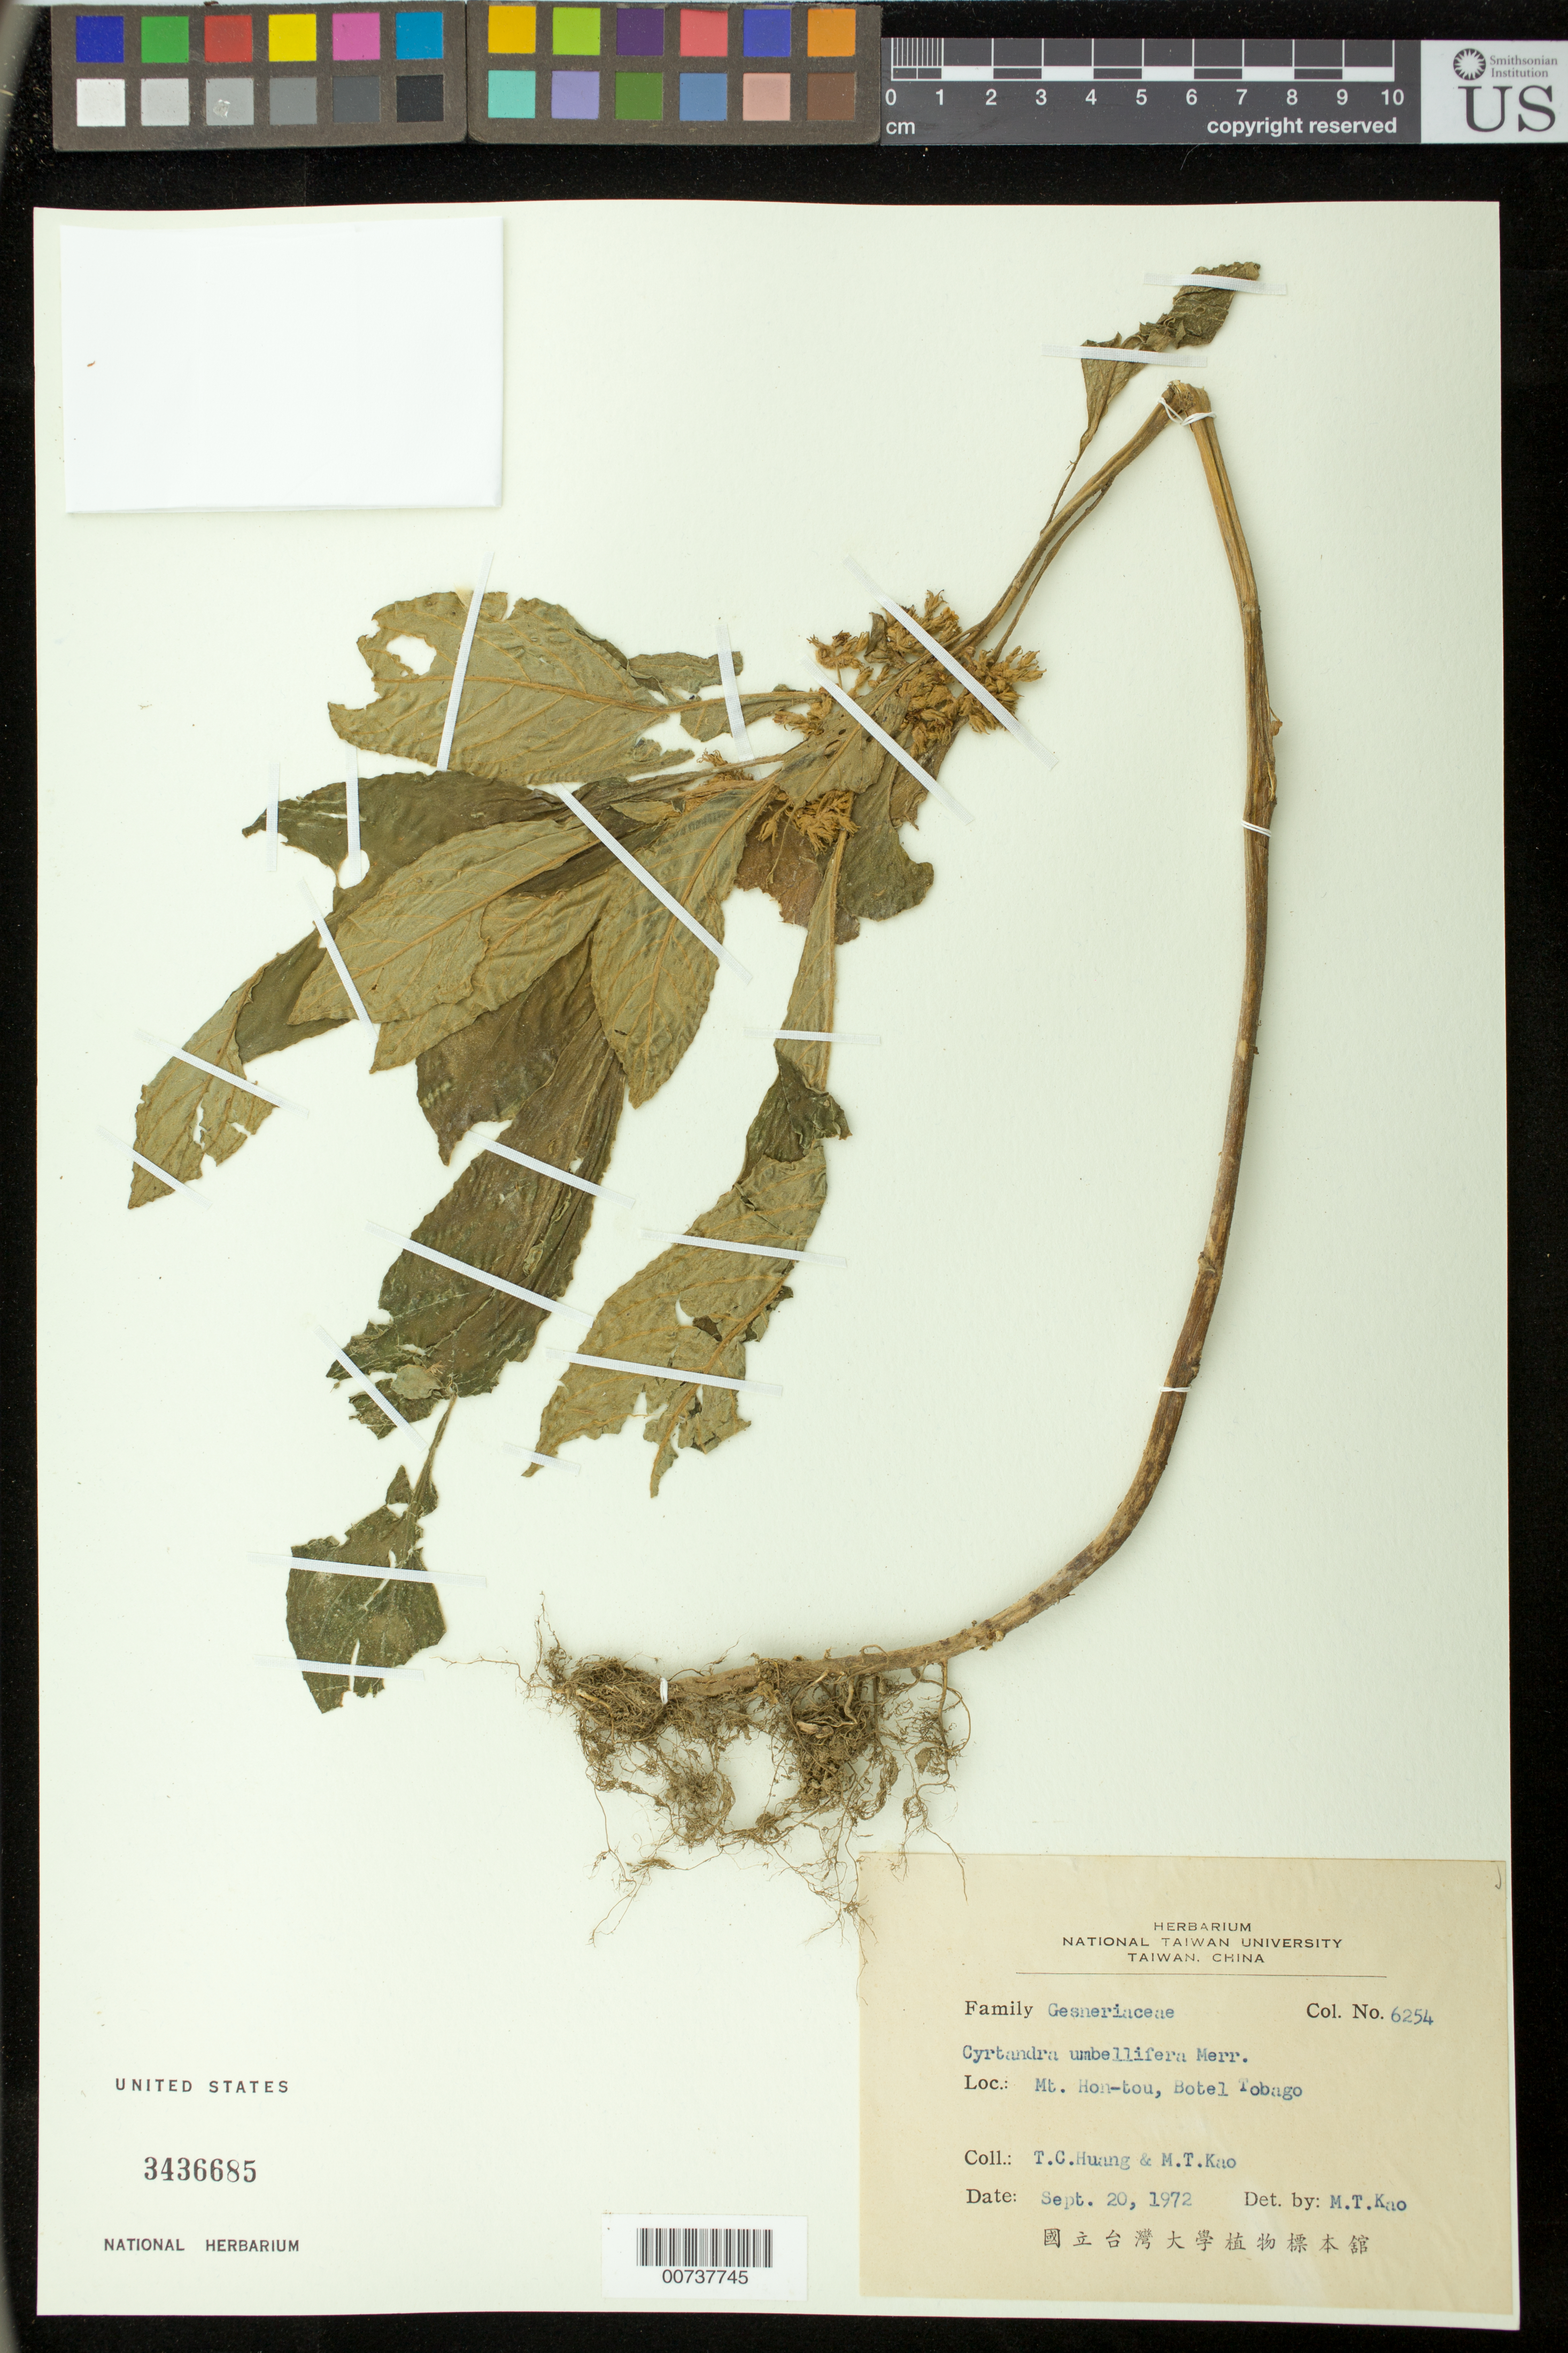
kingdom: Plantae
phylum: Tracheophyta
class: Magnoliopsida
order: Lamiales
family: Gesneriaceae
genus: Cyrtandra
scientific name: Cyrtandra umbellifera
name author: Merr.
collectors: T. Huang & M. T. Kao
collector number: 6254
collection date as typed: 20 Sep 1972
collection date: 1972-09-20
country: Taiwan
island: Taiwan [Formosa]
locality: Mt. Hon-tou, Botel Tobago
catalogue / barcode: US 3436685